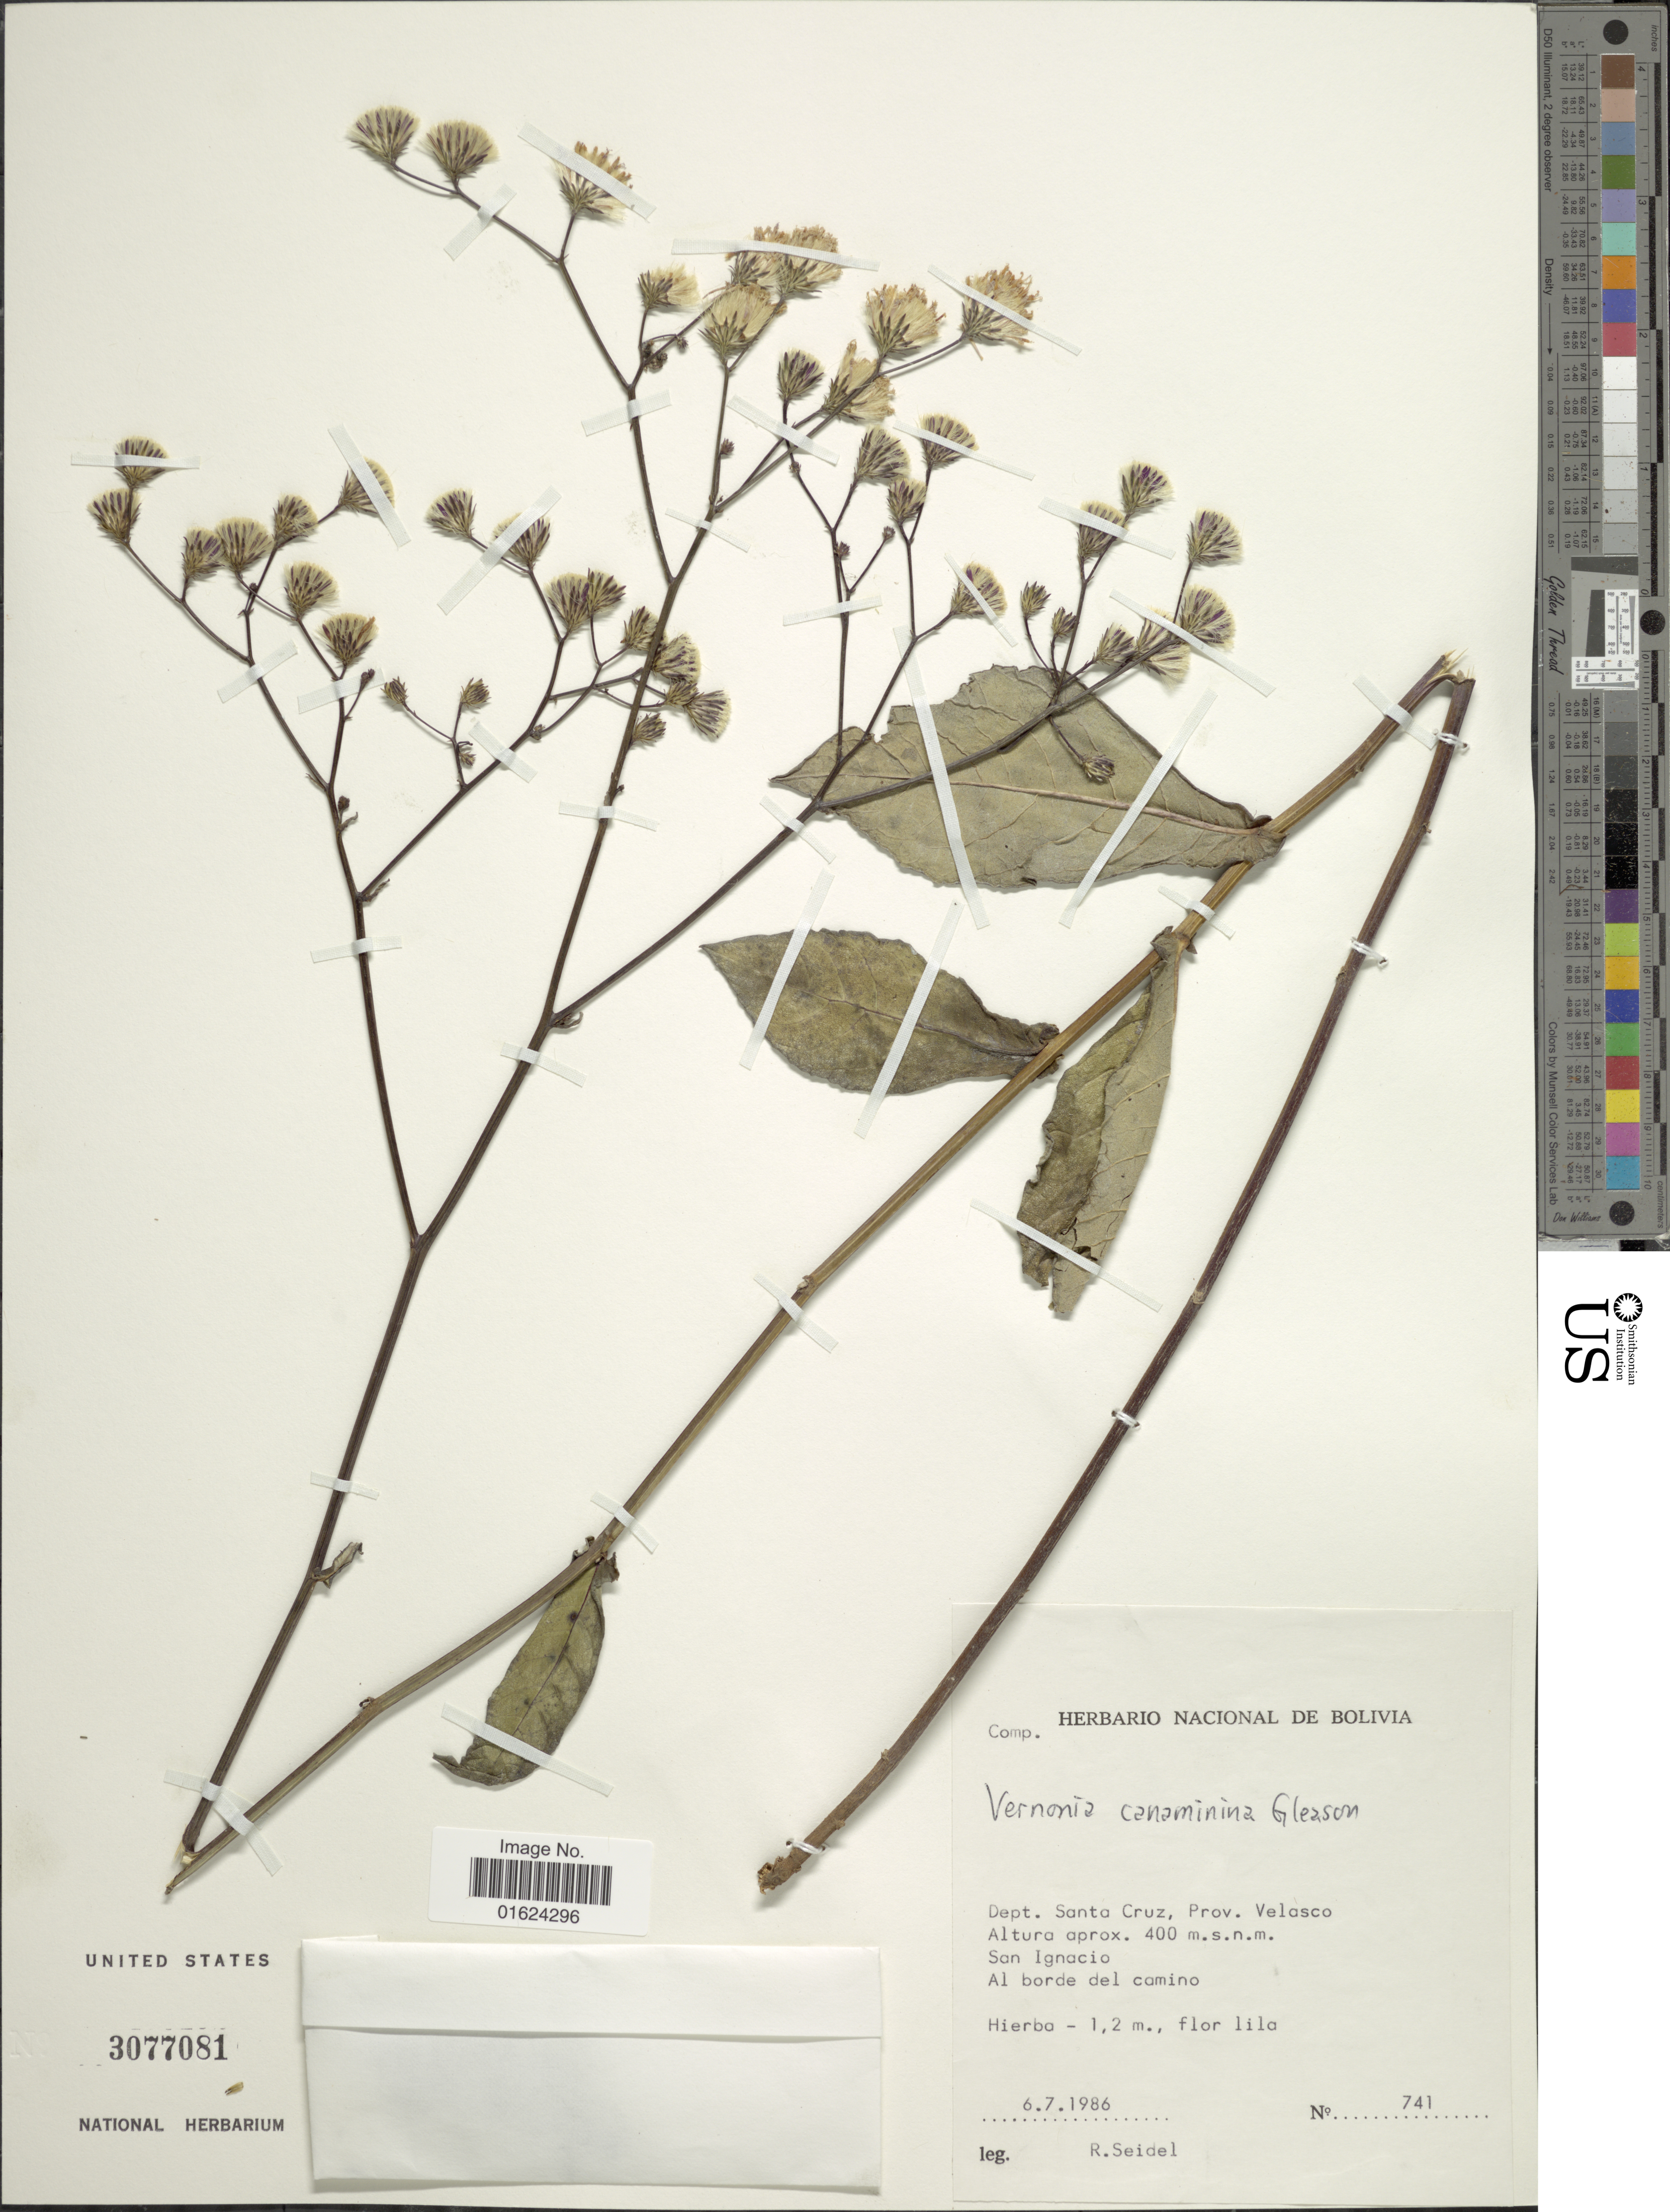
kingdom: Plantae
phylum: Tracheophyta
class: Magnoliopsida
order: Asterales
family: Asteraceae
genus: Vernonanthura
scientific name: Vernonanthura amplexicaulis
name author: (R.E. Fr.) H. Rob.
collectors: R. Seidel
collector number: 741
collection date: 1986-07-06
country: Bolivia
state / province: Santa Cruz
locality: Dept. Santa Cruz. Prov. Velasco.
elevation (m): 400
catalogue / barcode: US 3077081